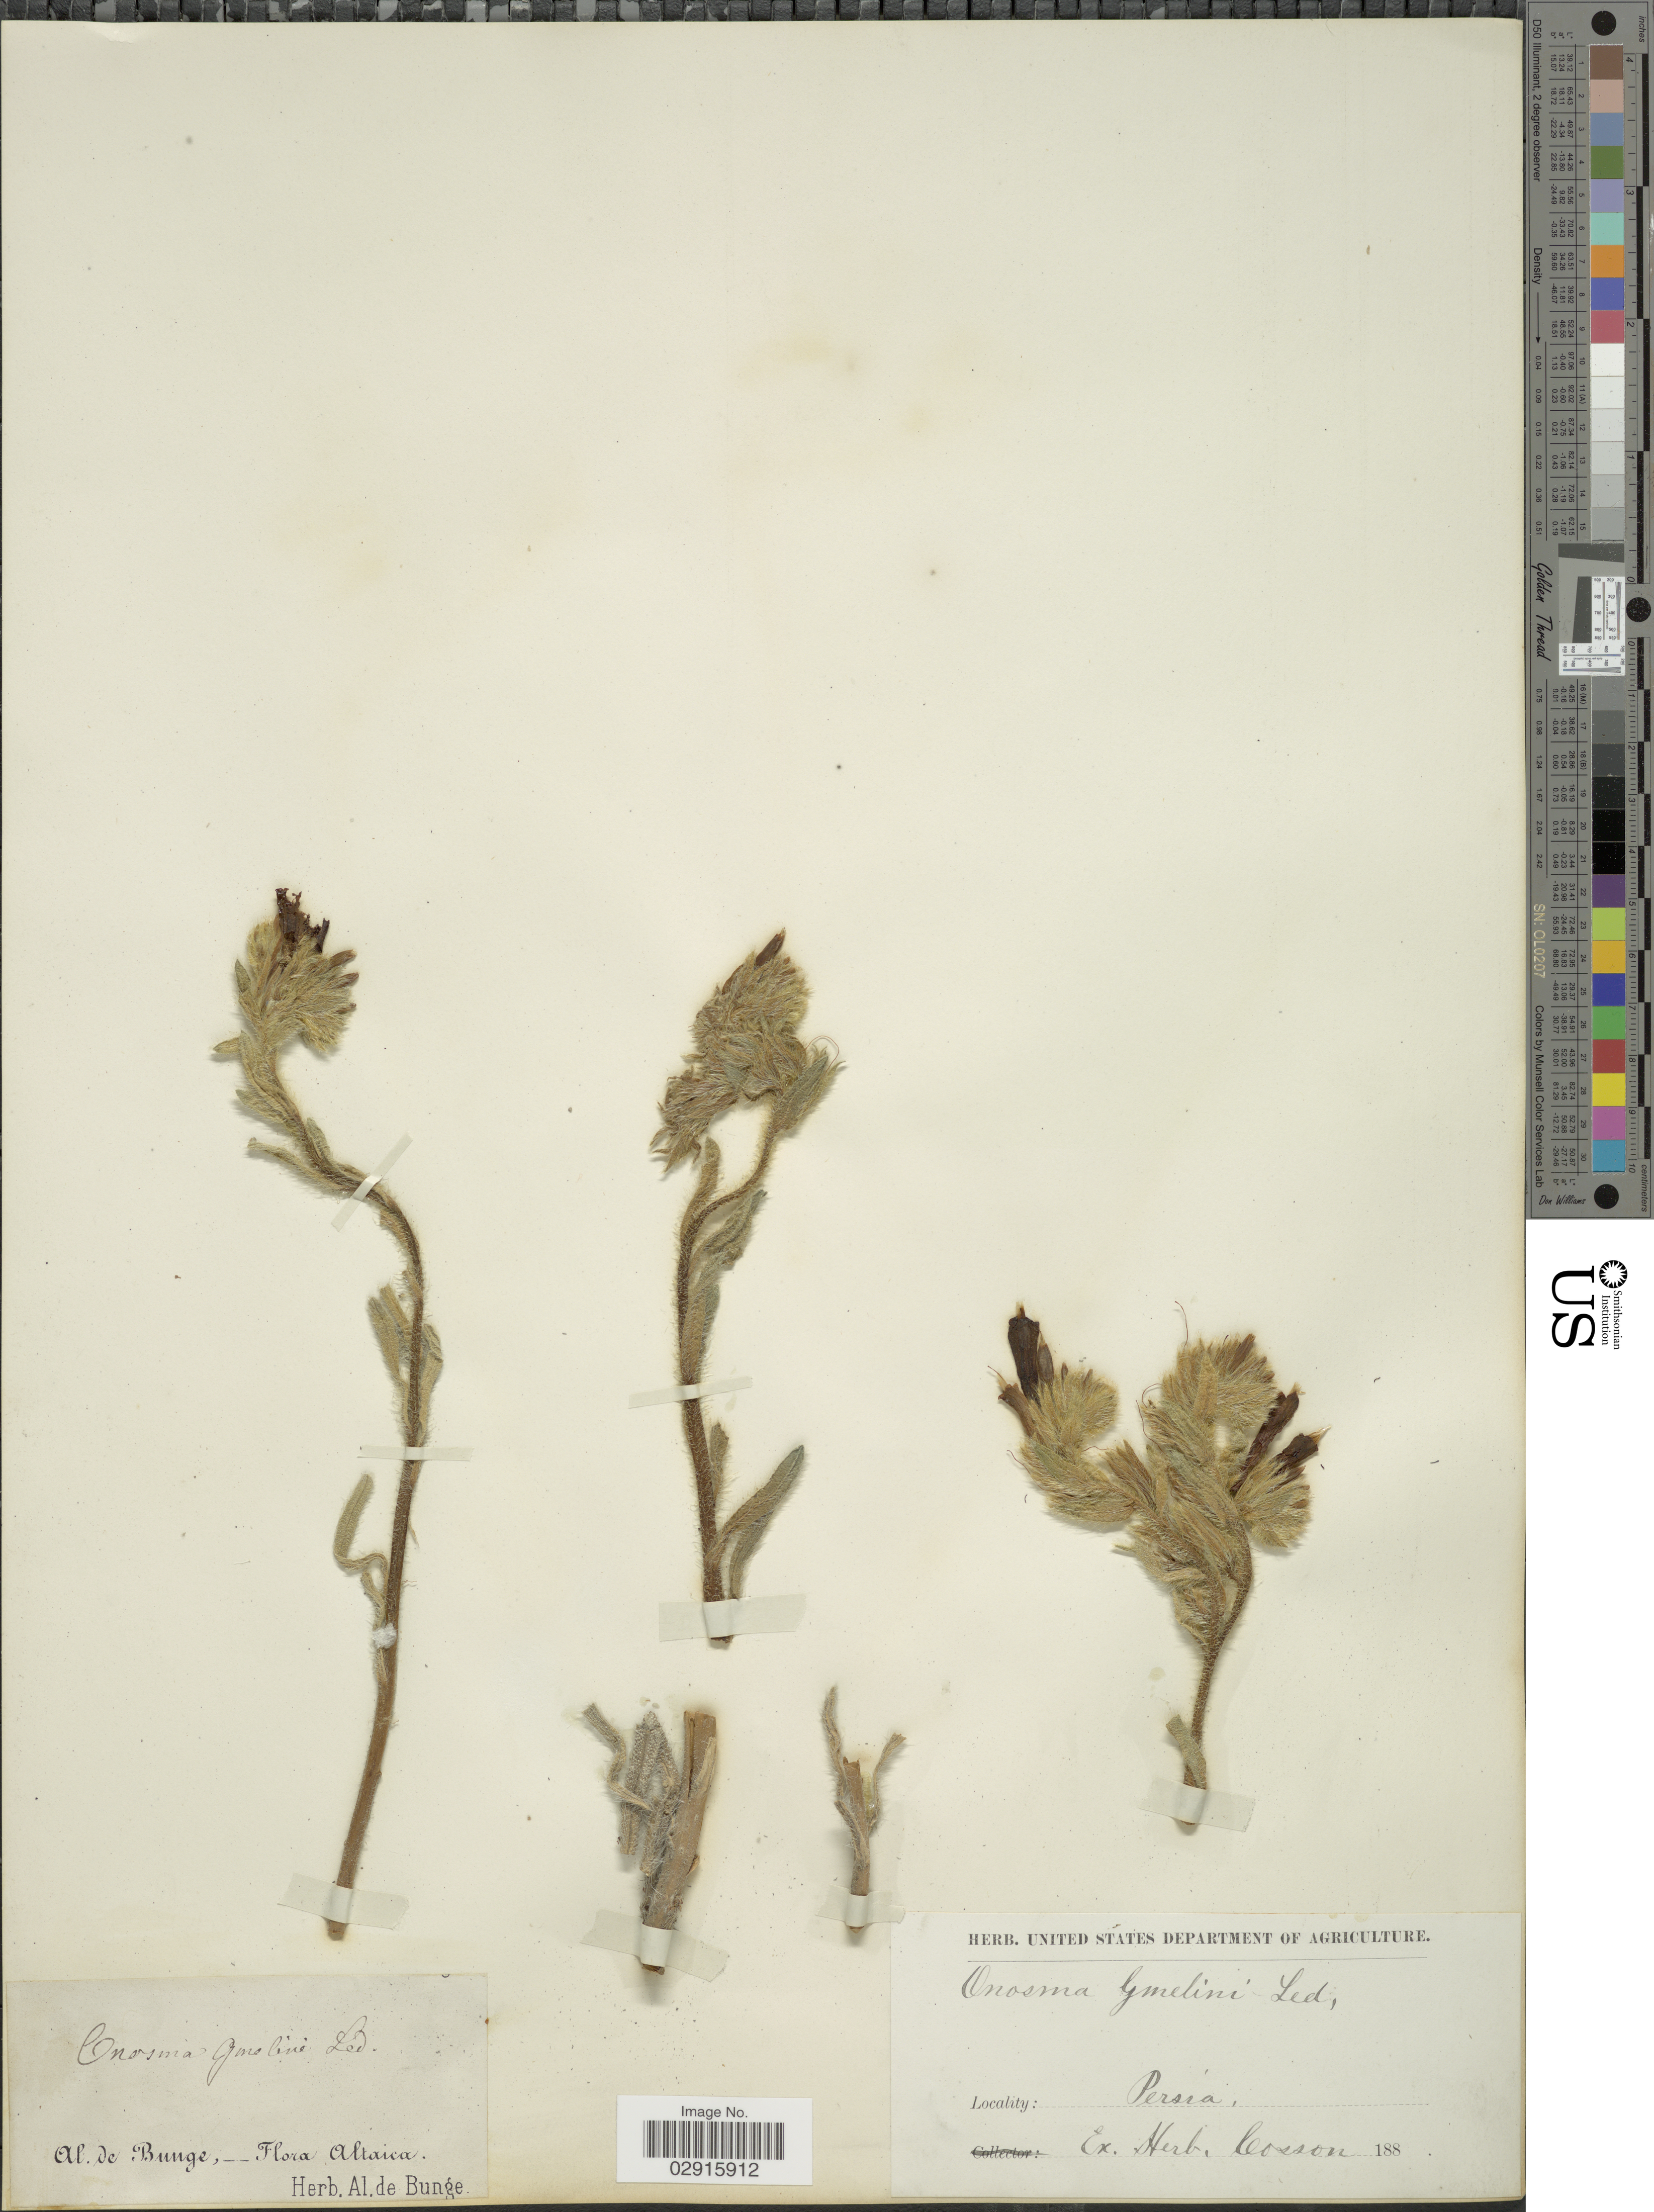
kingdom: Plantae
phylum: Tracheophyta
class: Magnoliopsida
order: Boraginales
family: Boraginaceae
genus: Onosma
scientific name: Onosma gmelinii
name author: Ledeb.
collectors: A. de Bunge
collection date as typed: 188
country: Iran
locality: Persia, Altaica.